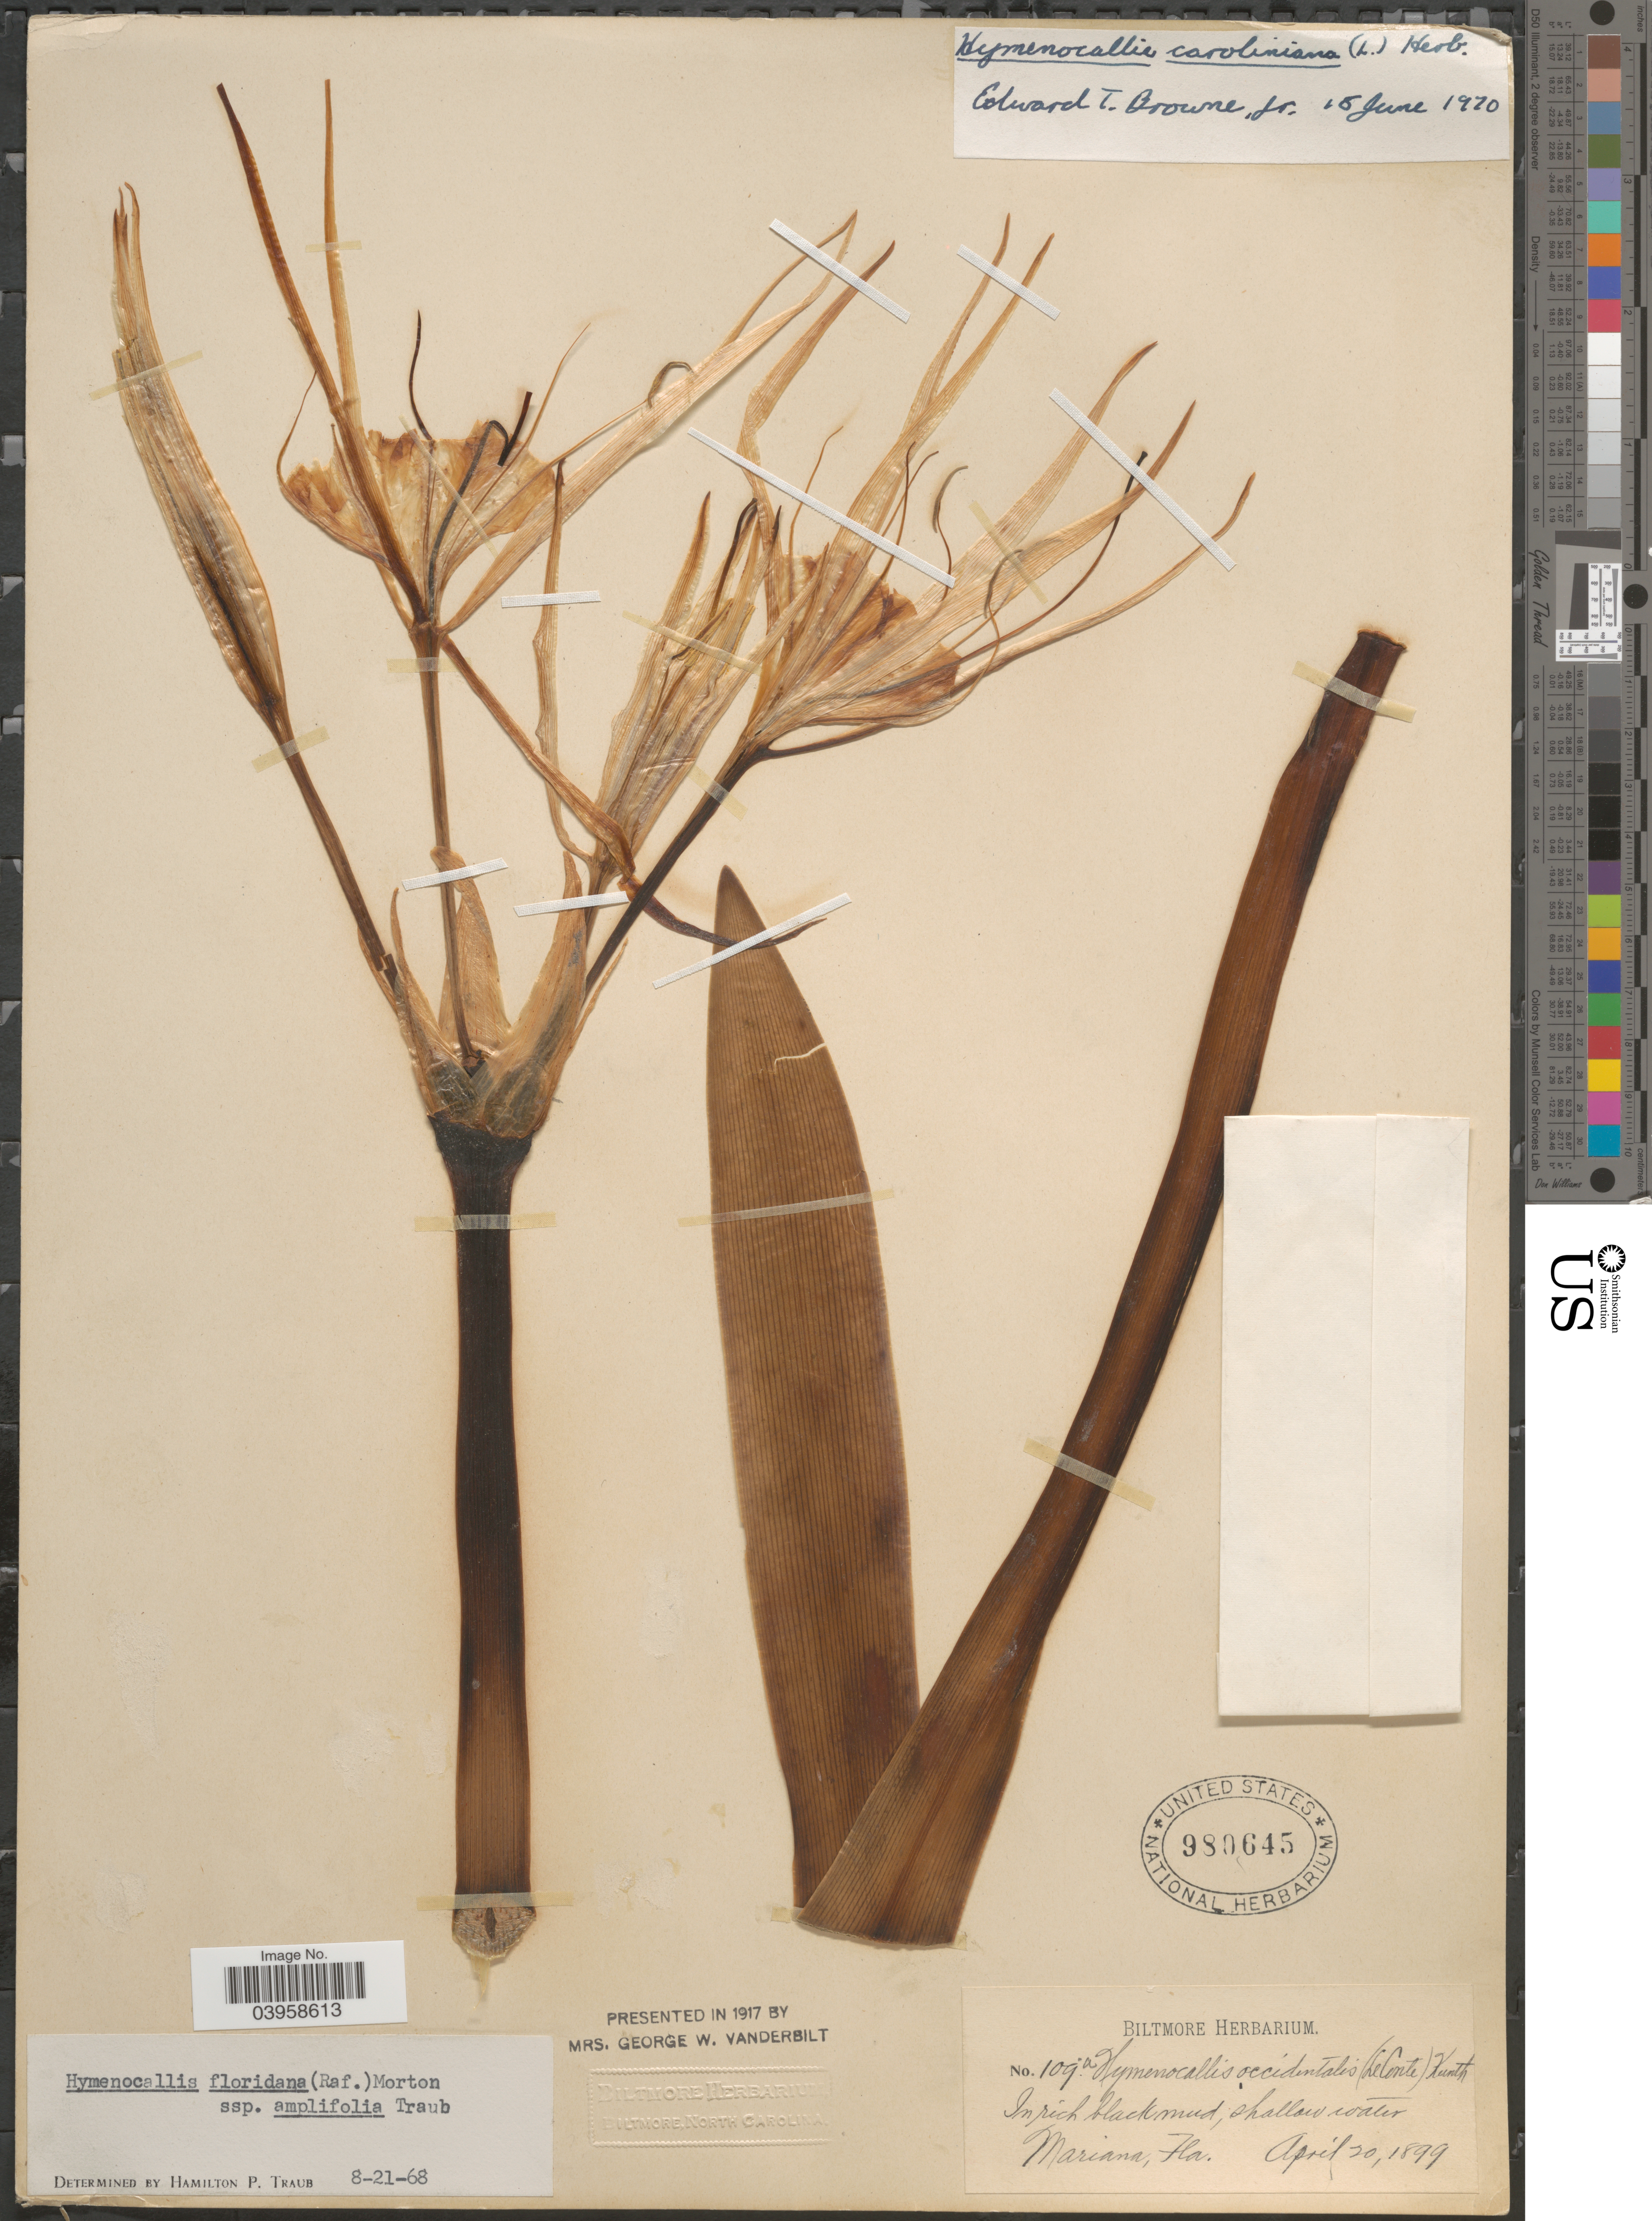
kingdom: Plantae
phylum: Tracheophyta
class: Liliopsida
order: Asparagales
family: Amaryllidaceae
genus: Hymenocallis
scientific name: Hymenocallis caroliniana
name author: (L.) Herb.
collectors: ex herb. Biltmore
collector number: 109a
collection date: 1899-04-20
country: United States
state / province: Florida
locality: Mariana.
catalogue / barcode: US 980645